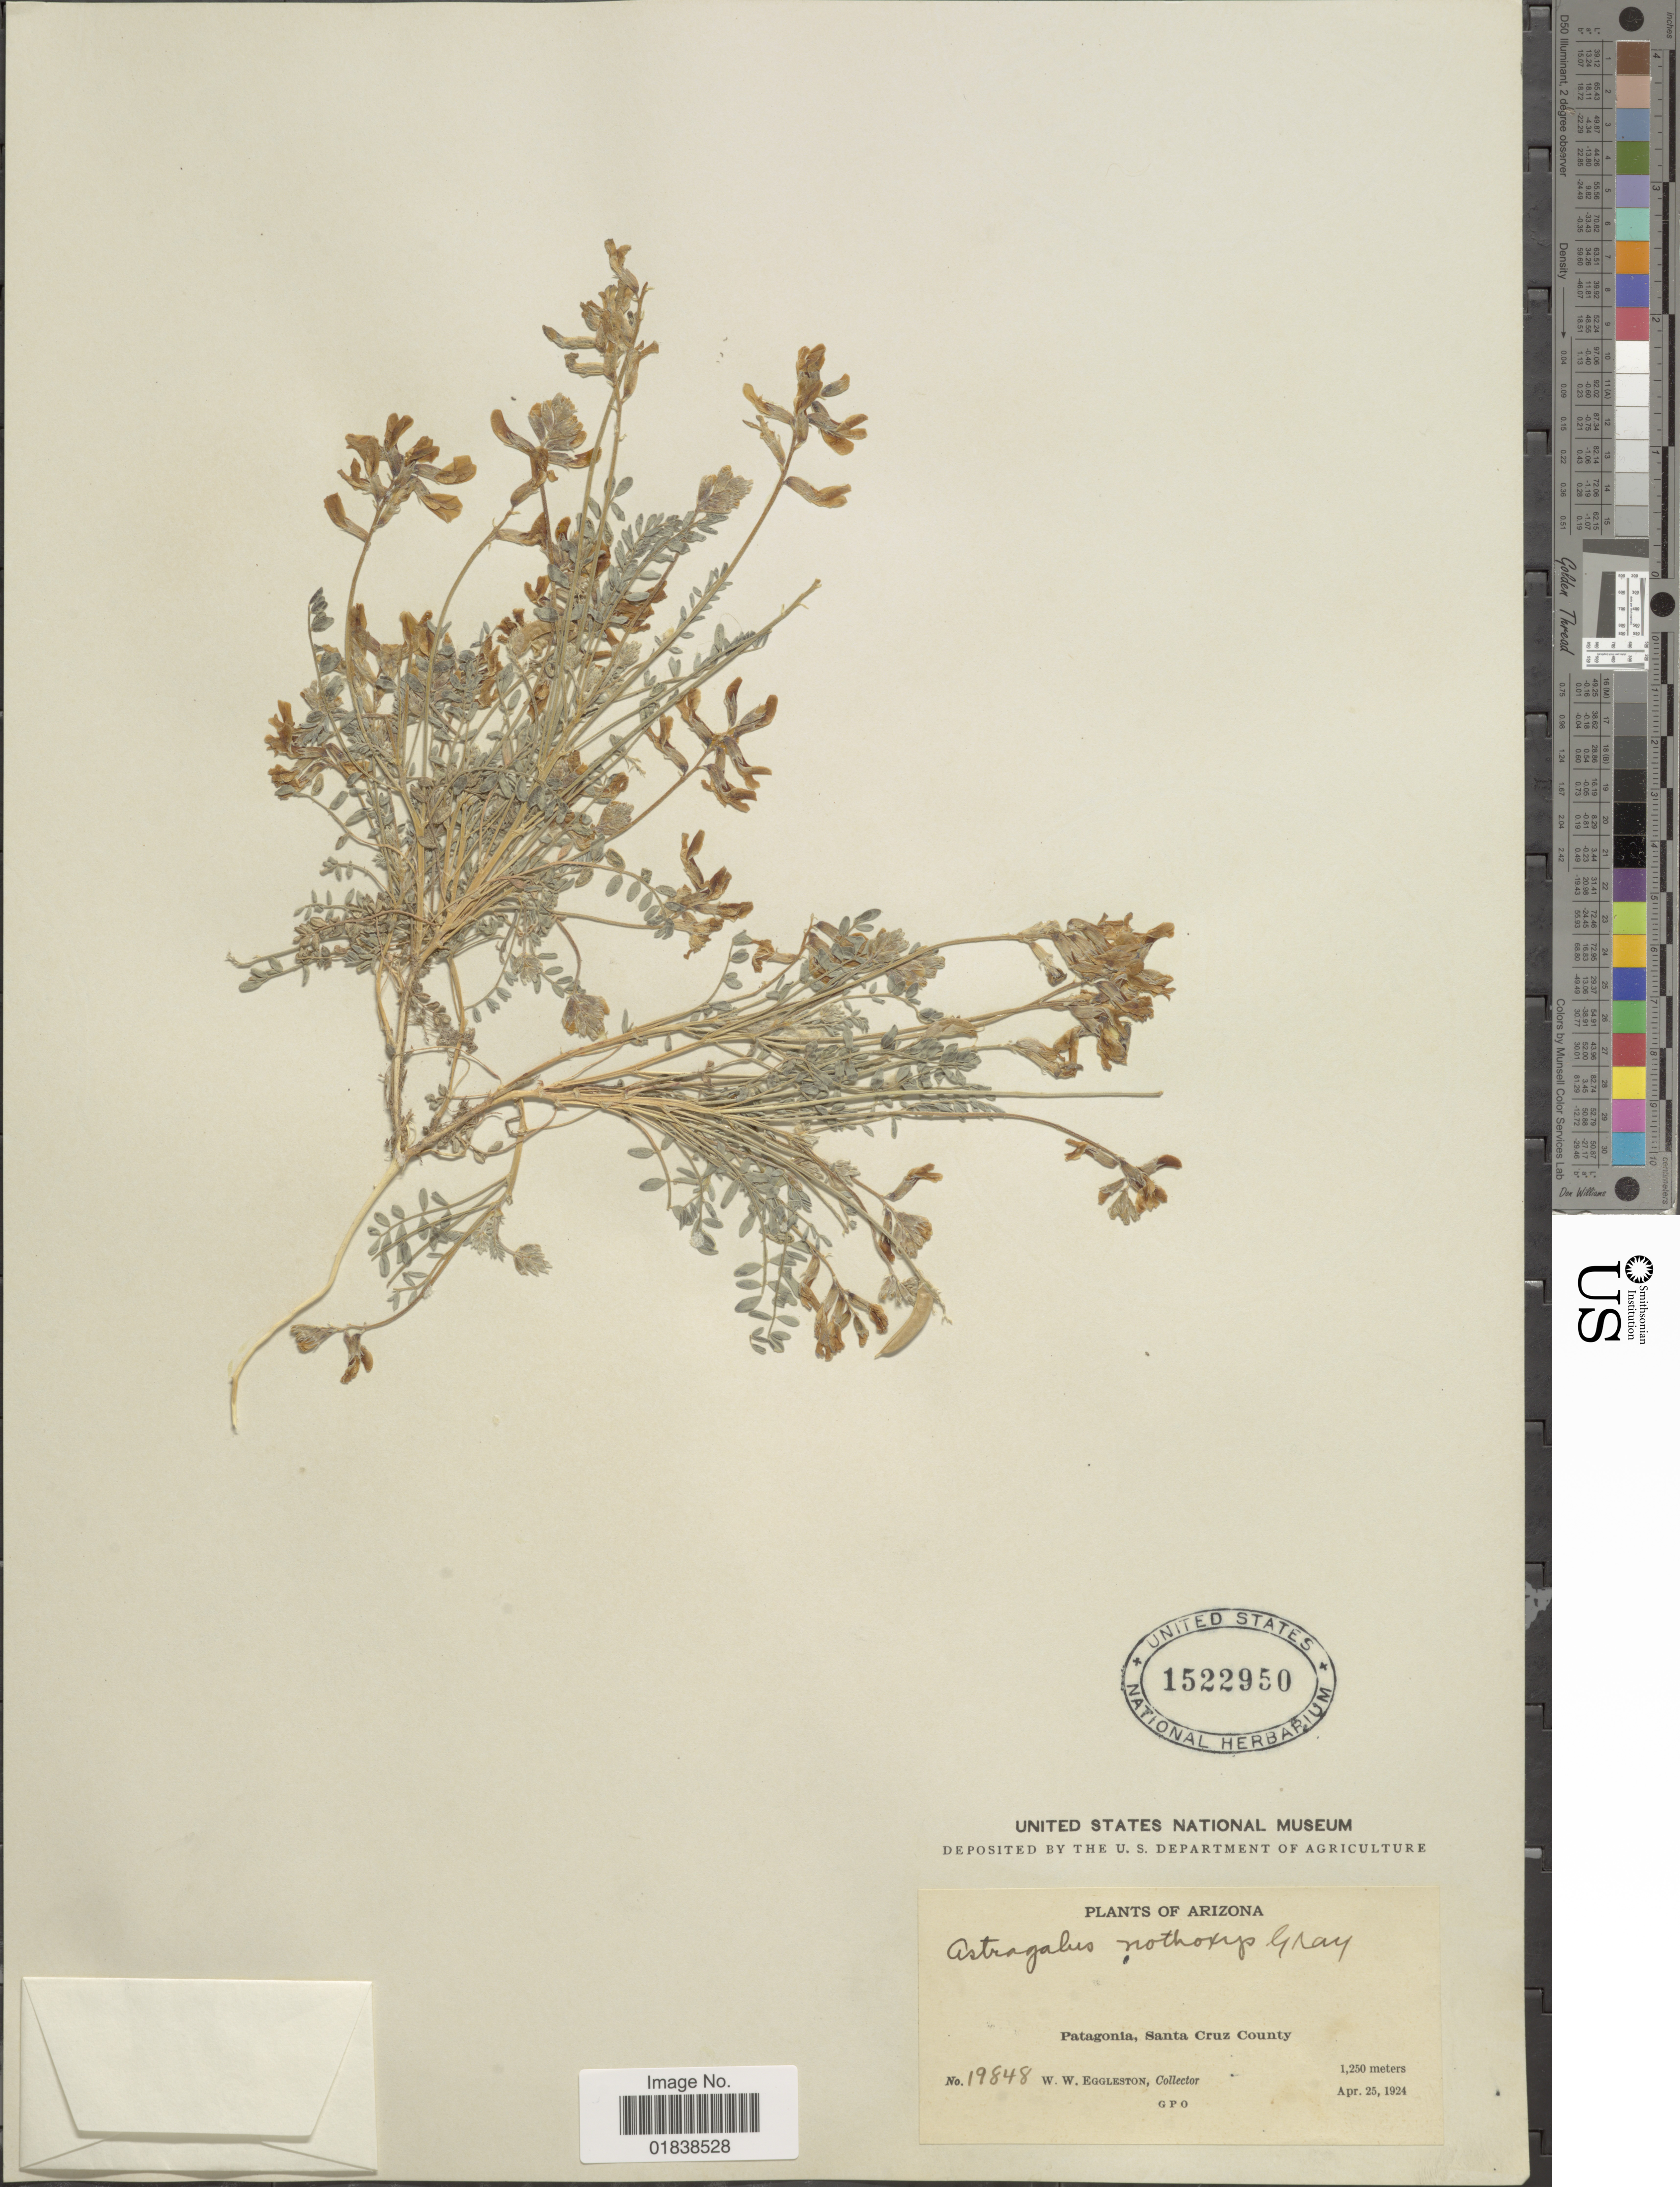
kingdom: Plantae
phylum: Tracheophyta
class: Magnoliopsida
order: Fabales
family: Fabaceae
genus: Astragalus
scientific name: Astragalus nothoxys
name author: A. Gray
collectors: W. W. Eggleston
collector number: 19848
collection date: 1924-04-25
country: United States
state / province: Arizona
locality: Patagonia, Santa Cruz County.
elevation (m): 1250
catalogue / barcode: US 1522950